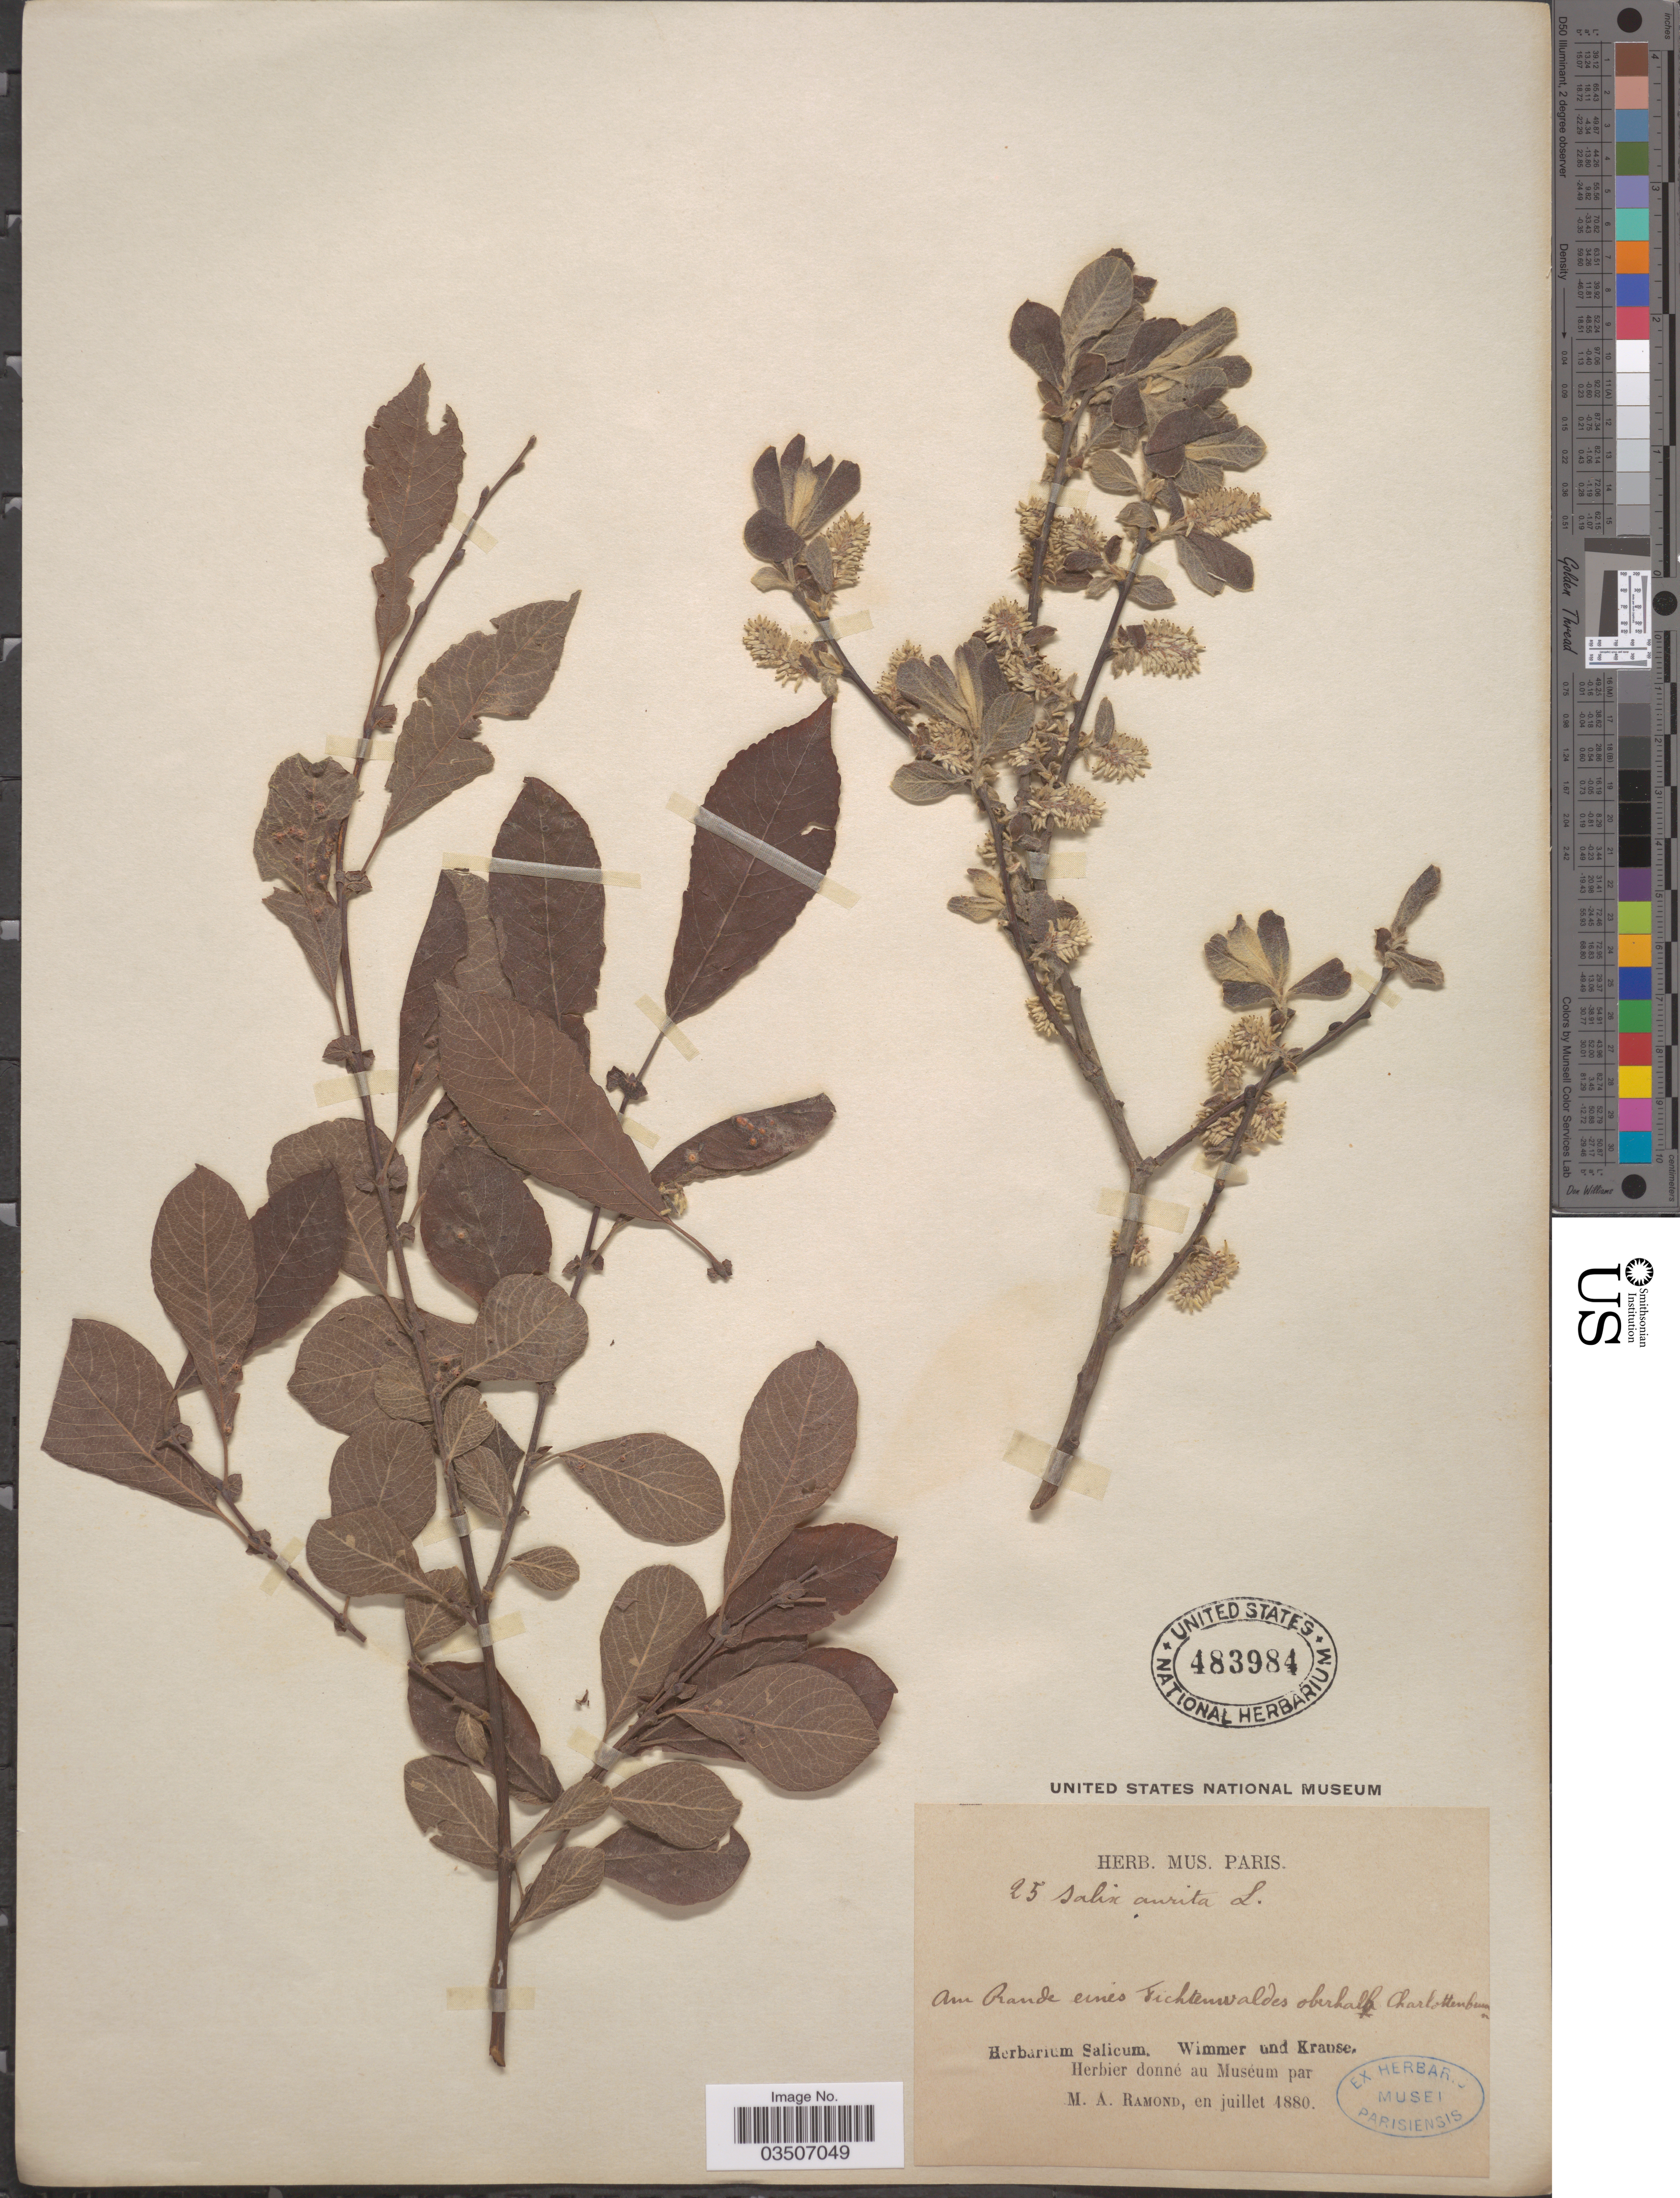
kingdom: Plantae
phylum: Tracheophyta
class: Magnoliopsida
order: Malpighiales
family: Salicaceae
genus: Salix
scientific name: Salix aurita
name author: L.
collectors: Wimmer & -- Krause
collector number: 25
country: Germany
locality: Am Rande eines Fichtenwaldes oberhalb Charlottenburg.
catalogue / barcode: US 483984